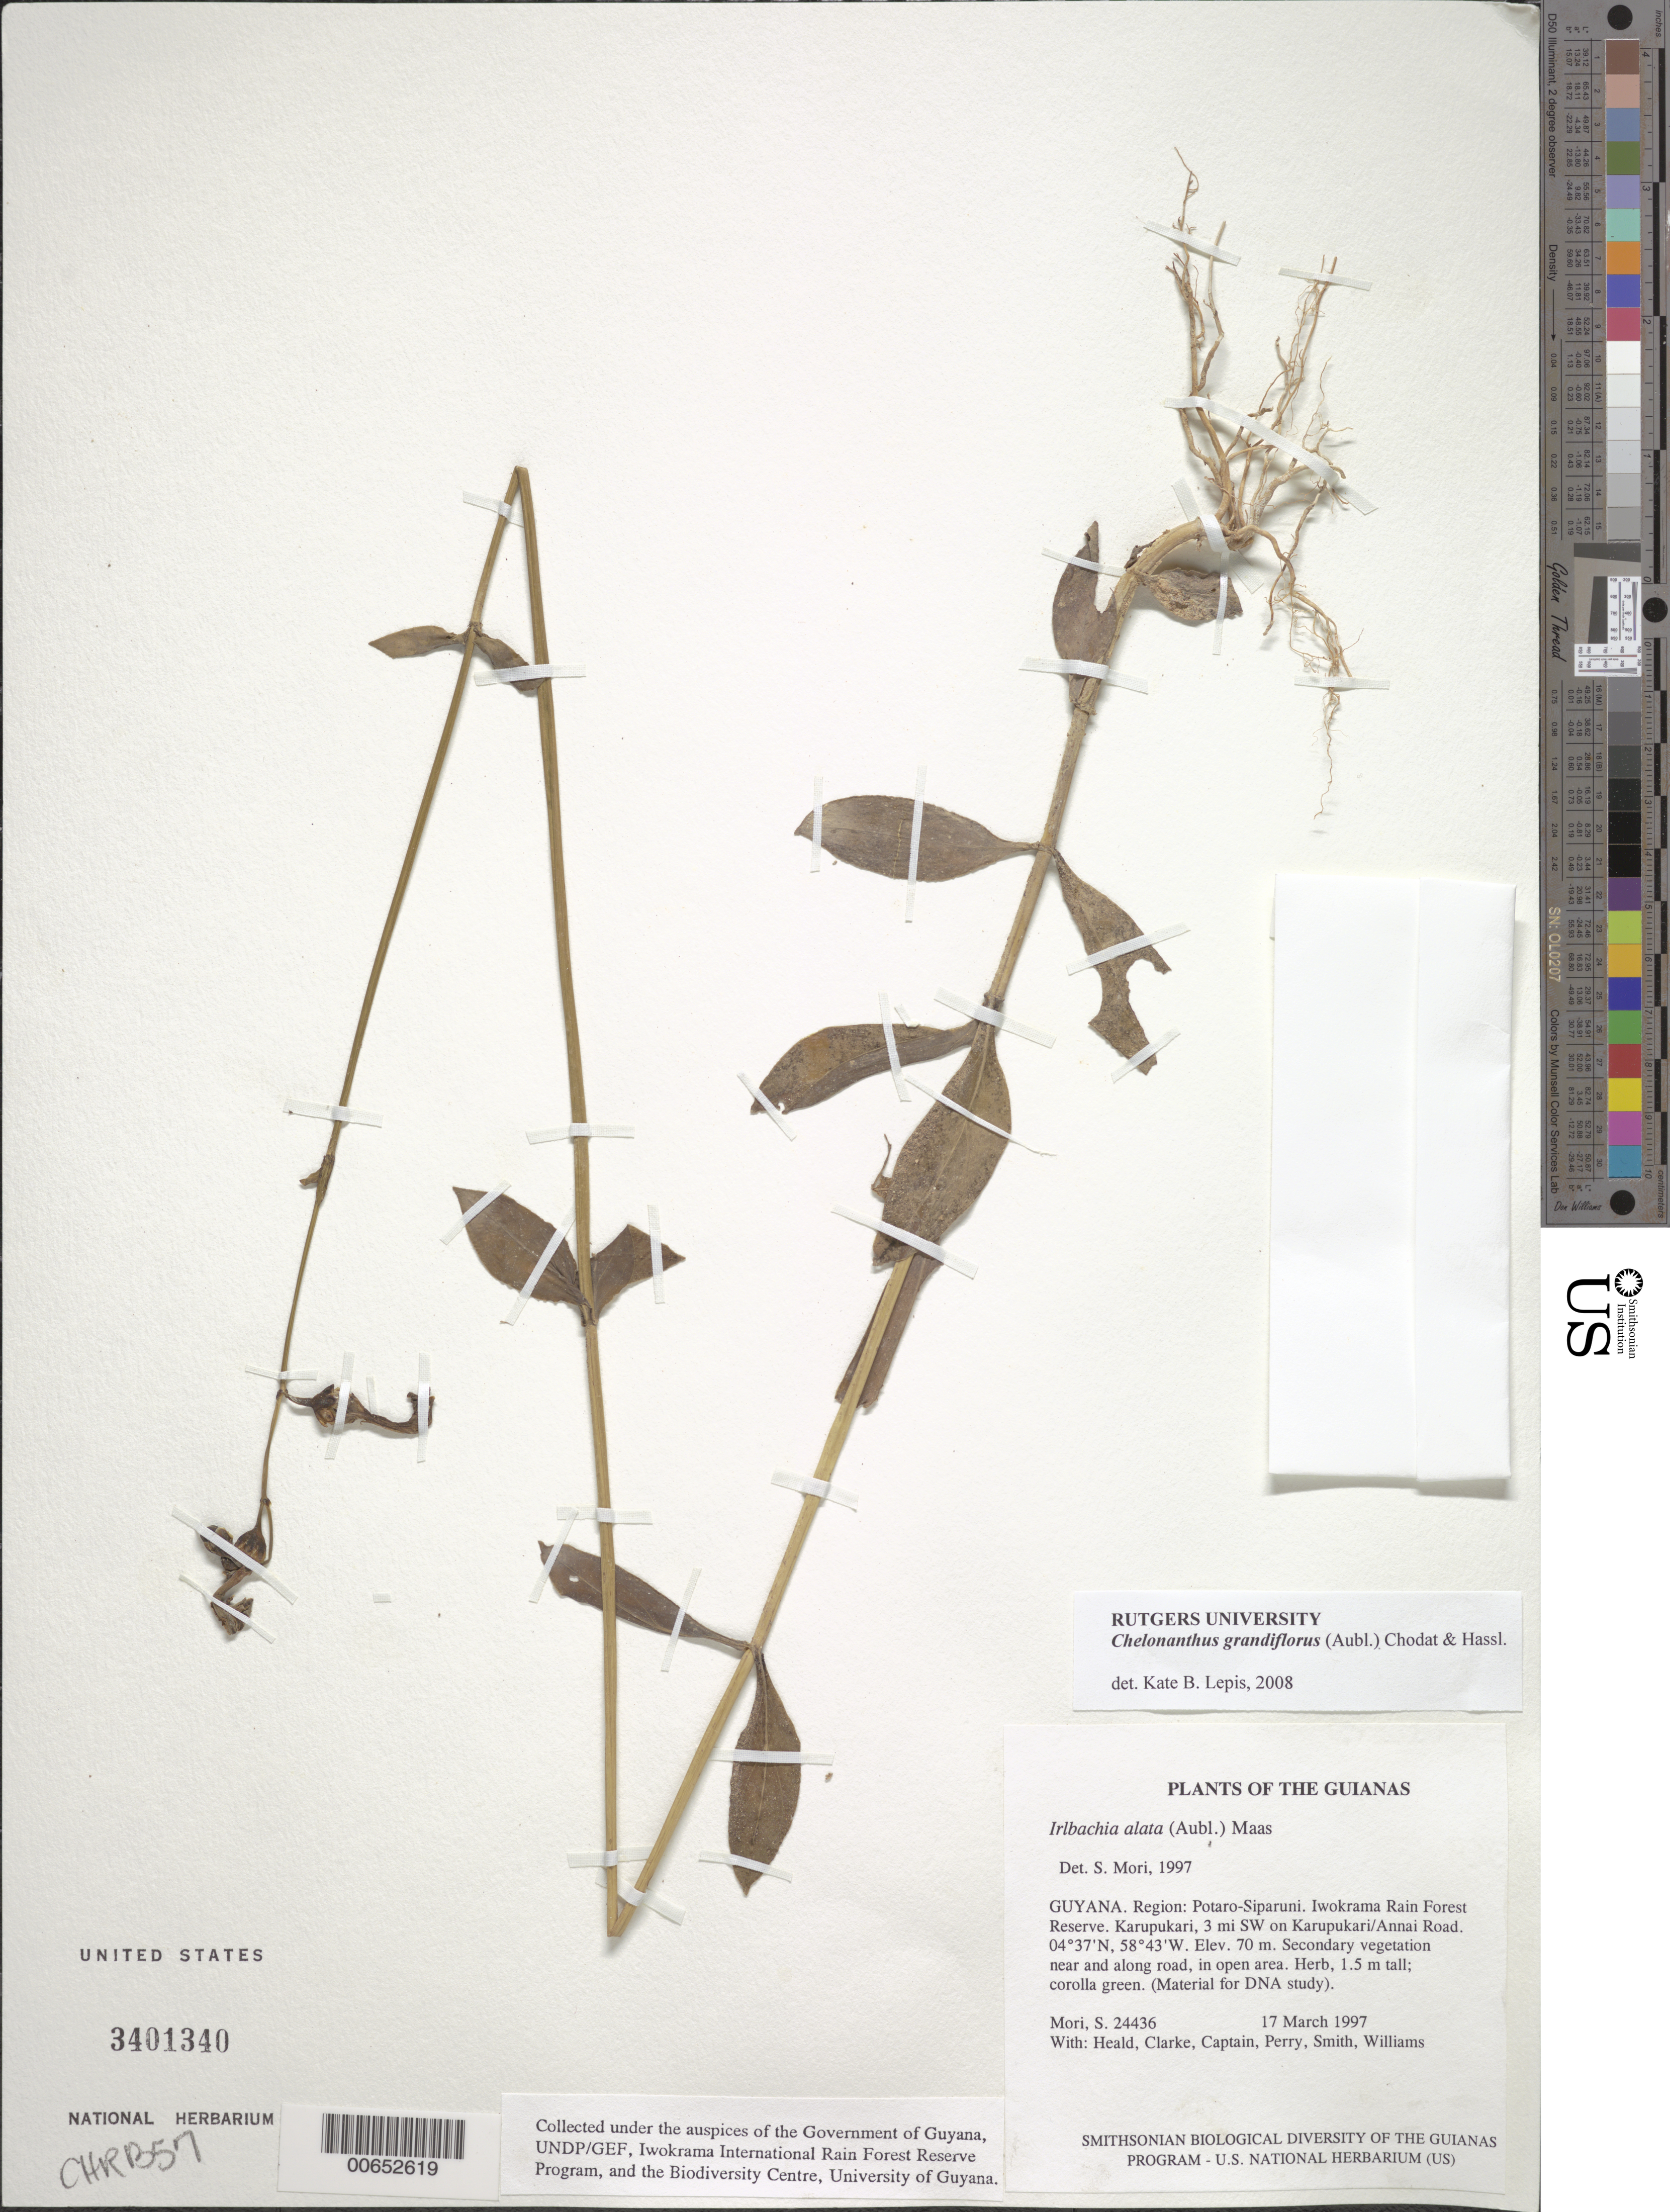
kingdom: Plantae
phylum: Tracheophyta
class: Magnoliopsida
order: Gentianales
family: Gentianaceae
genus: Chelonanthus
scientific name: Chelonanthus grandiflorus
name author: (Aubl.) Chodat & Hassl.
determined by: Lepis, Kate B.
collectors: S. Mori, S. Heald, D. Clarke, C. Captain, C. Perry, -- Smith & R. Williams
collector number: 24436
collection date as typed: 17 March 1997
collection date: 1997-03-17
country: Guyana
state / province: Potaro-Siparuni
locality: Iwokrama Rain Forest Reserve. Karupukari, 3 mi SW on Karupukari/Annai Road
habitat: Secondary vegetation near and along road, in open area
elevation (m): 70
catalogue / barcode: US 3401340